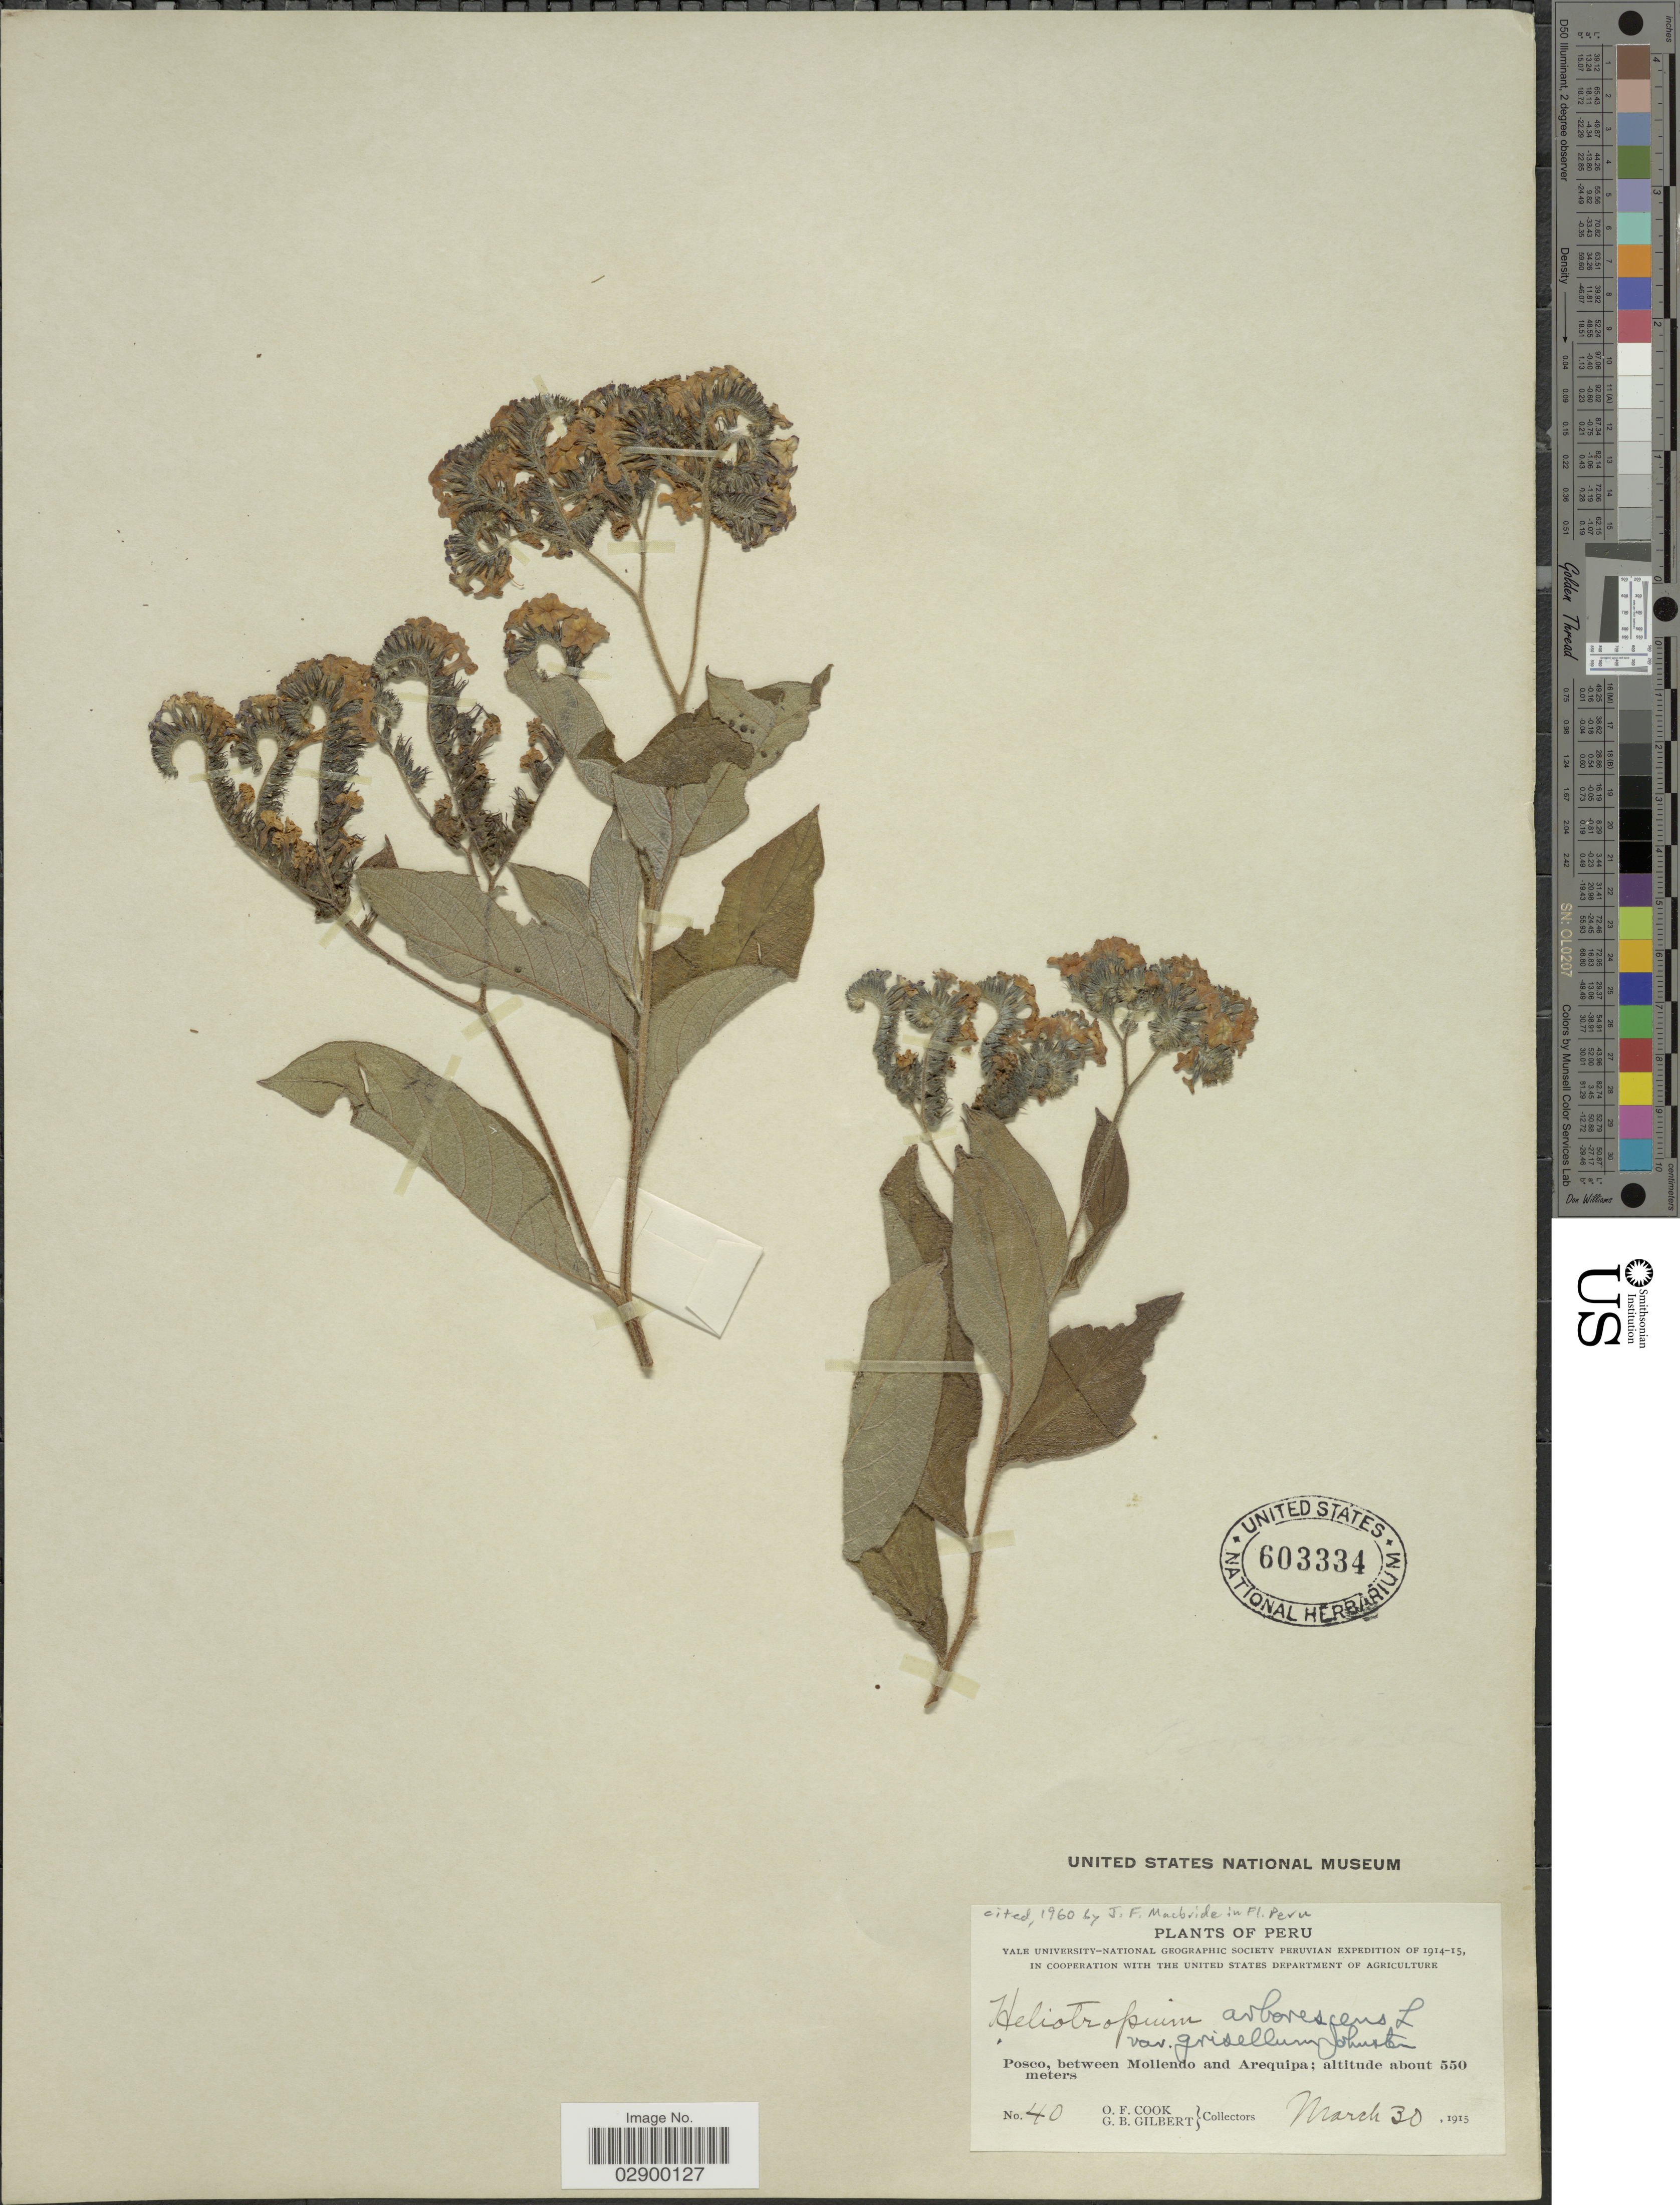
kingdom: Plantae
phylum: Tracheophyta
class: Magnoliopsida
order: Boraginales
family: Heliotropiaceae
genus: Heliotropium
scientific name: Heliotropium arborescens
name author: L.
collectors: O. F. Cook & G. B. Gilbert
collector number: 40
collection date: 1915-03-30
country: Peru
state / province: Arequipa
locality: Posco, between Mollendo and Arequipa.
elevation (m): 550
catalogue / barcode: US 603334